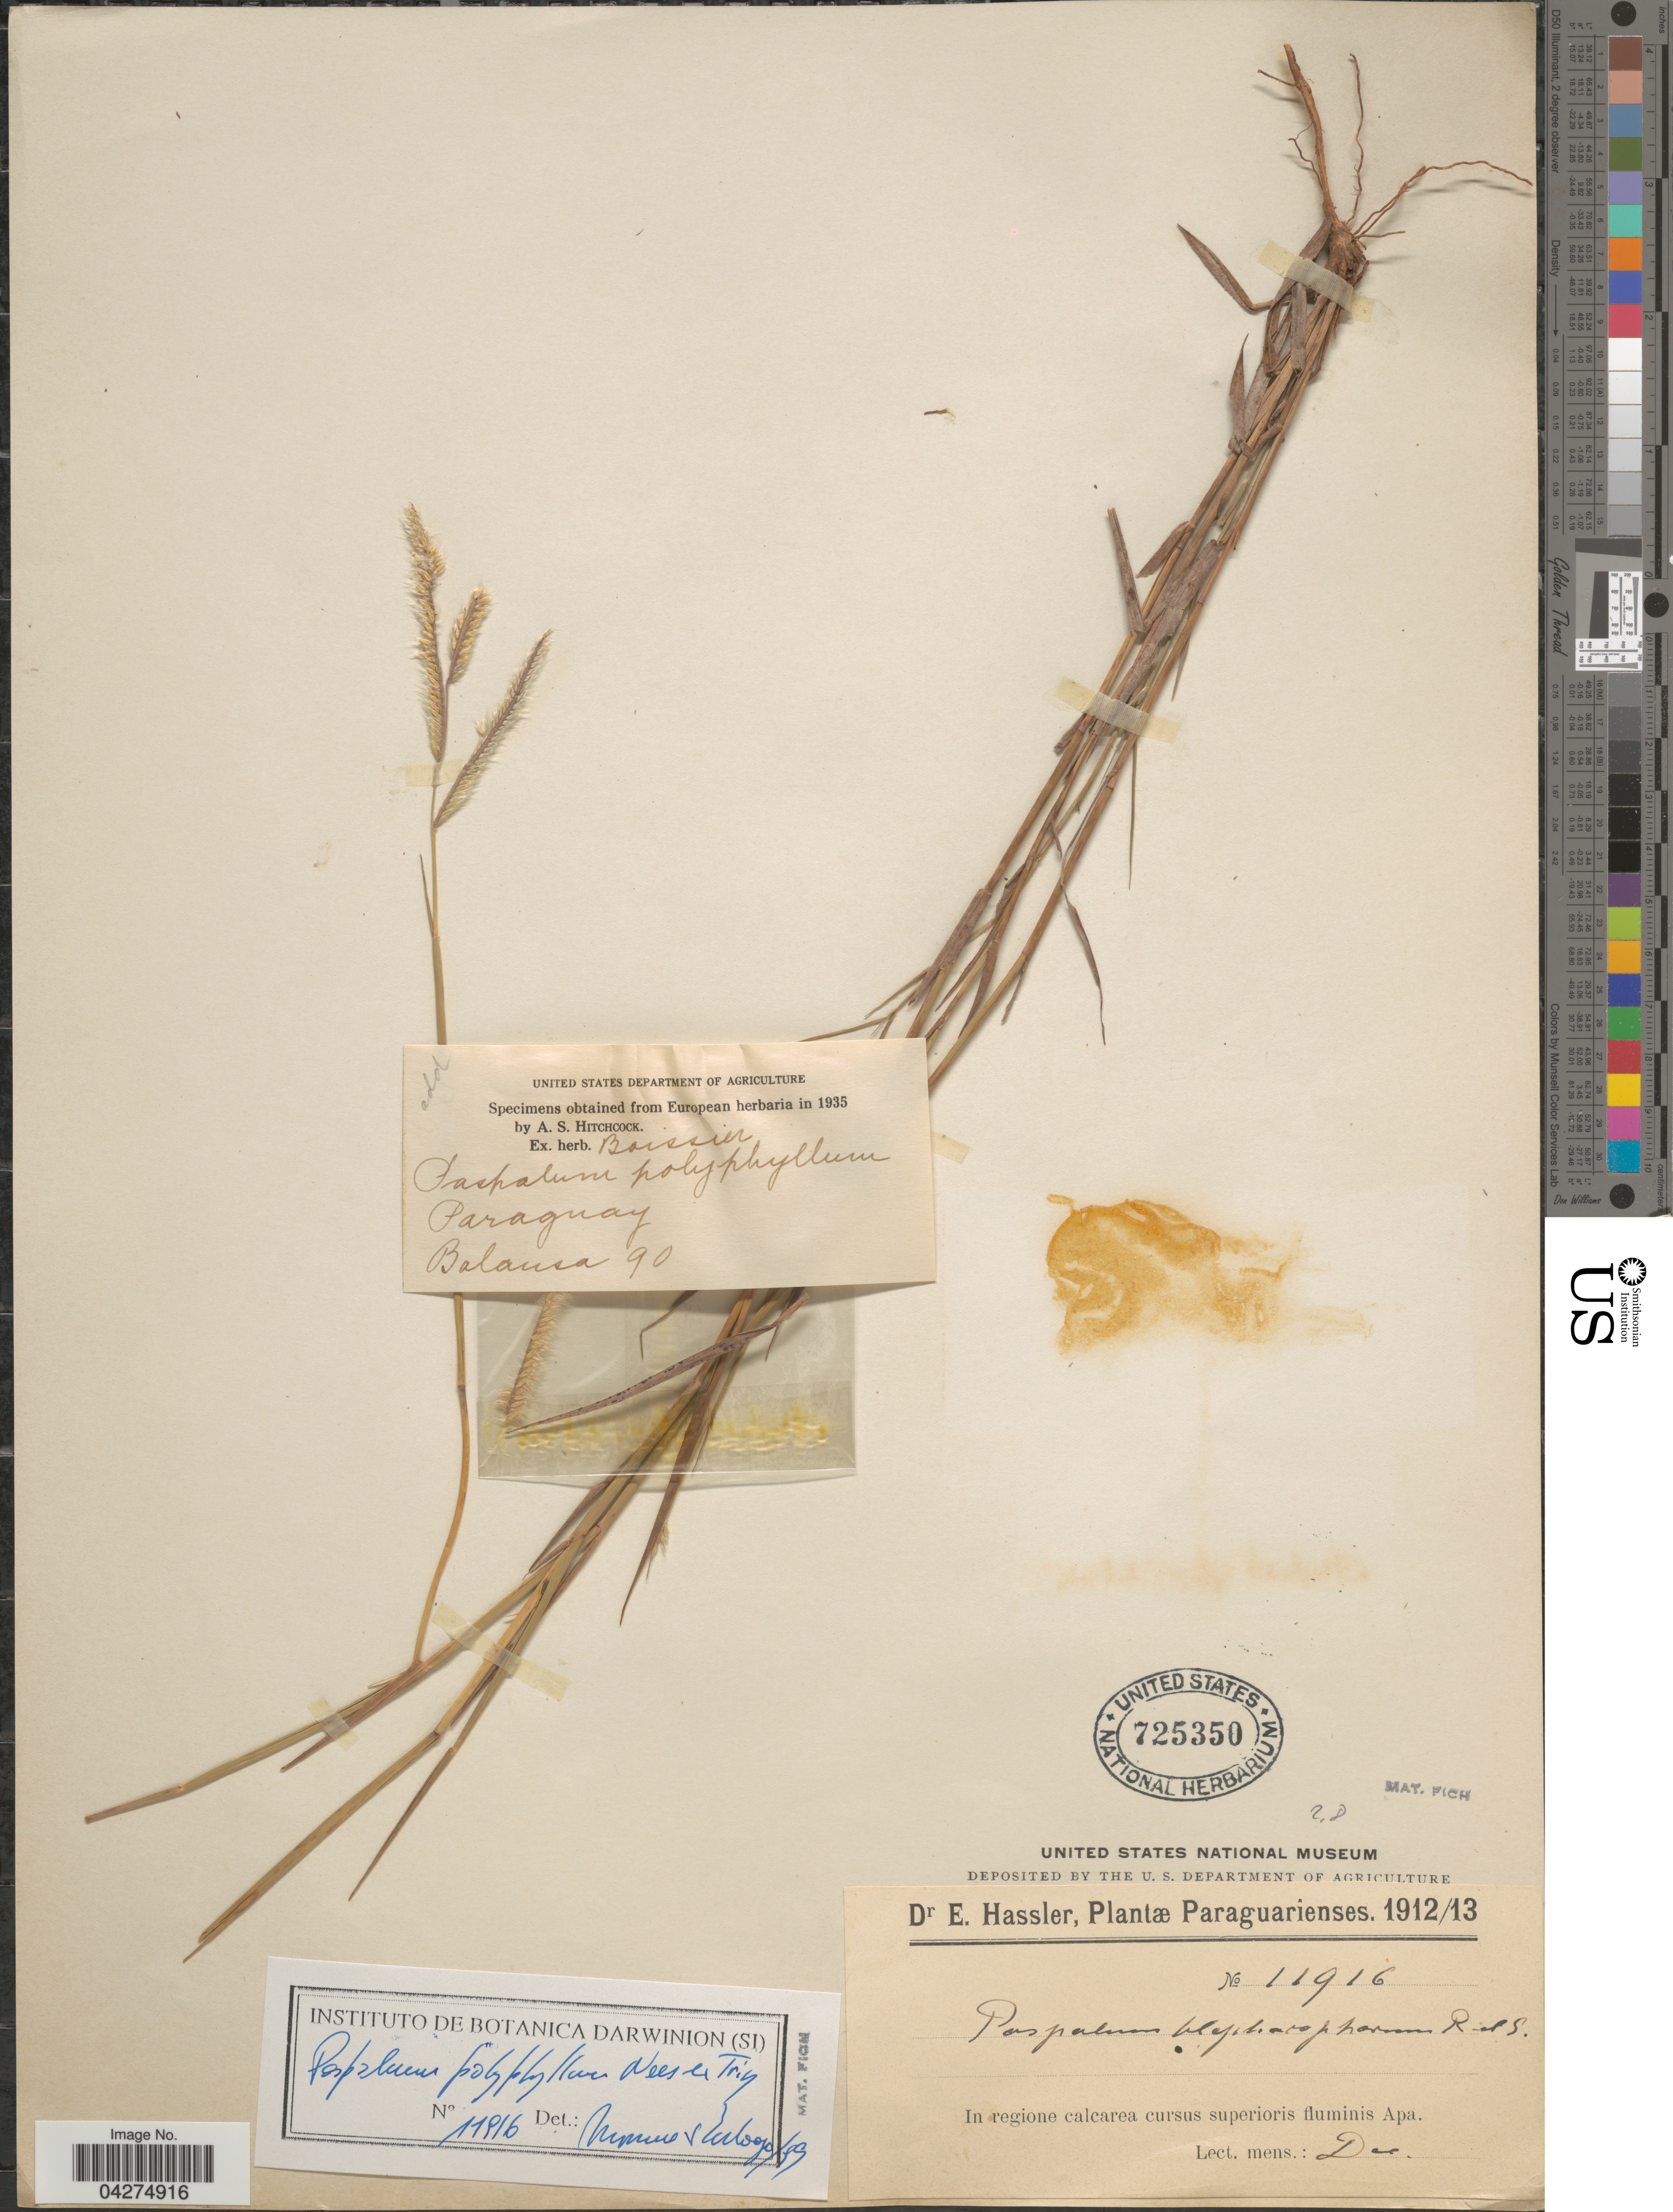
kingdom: Plantae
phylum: Tracheophyta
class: Liliopsida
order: Poales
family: Poaceae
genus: Paspalum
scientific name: Paspalum polyphyllum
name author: Nees ex Trin.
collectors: E. Hassler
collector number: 11916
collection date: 1912-12/1913-12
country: Paraguay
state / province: Paraguari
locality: In regione calcarea cursus superioris fluminis Apa.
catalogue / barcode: US 725350